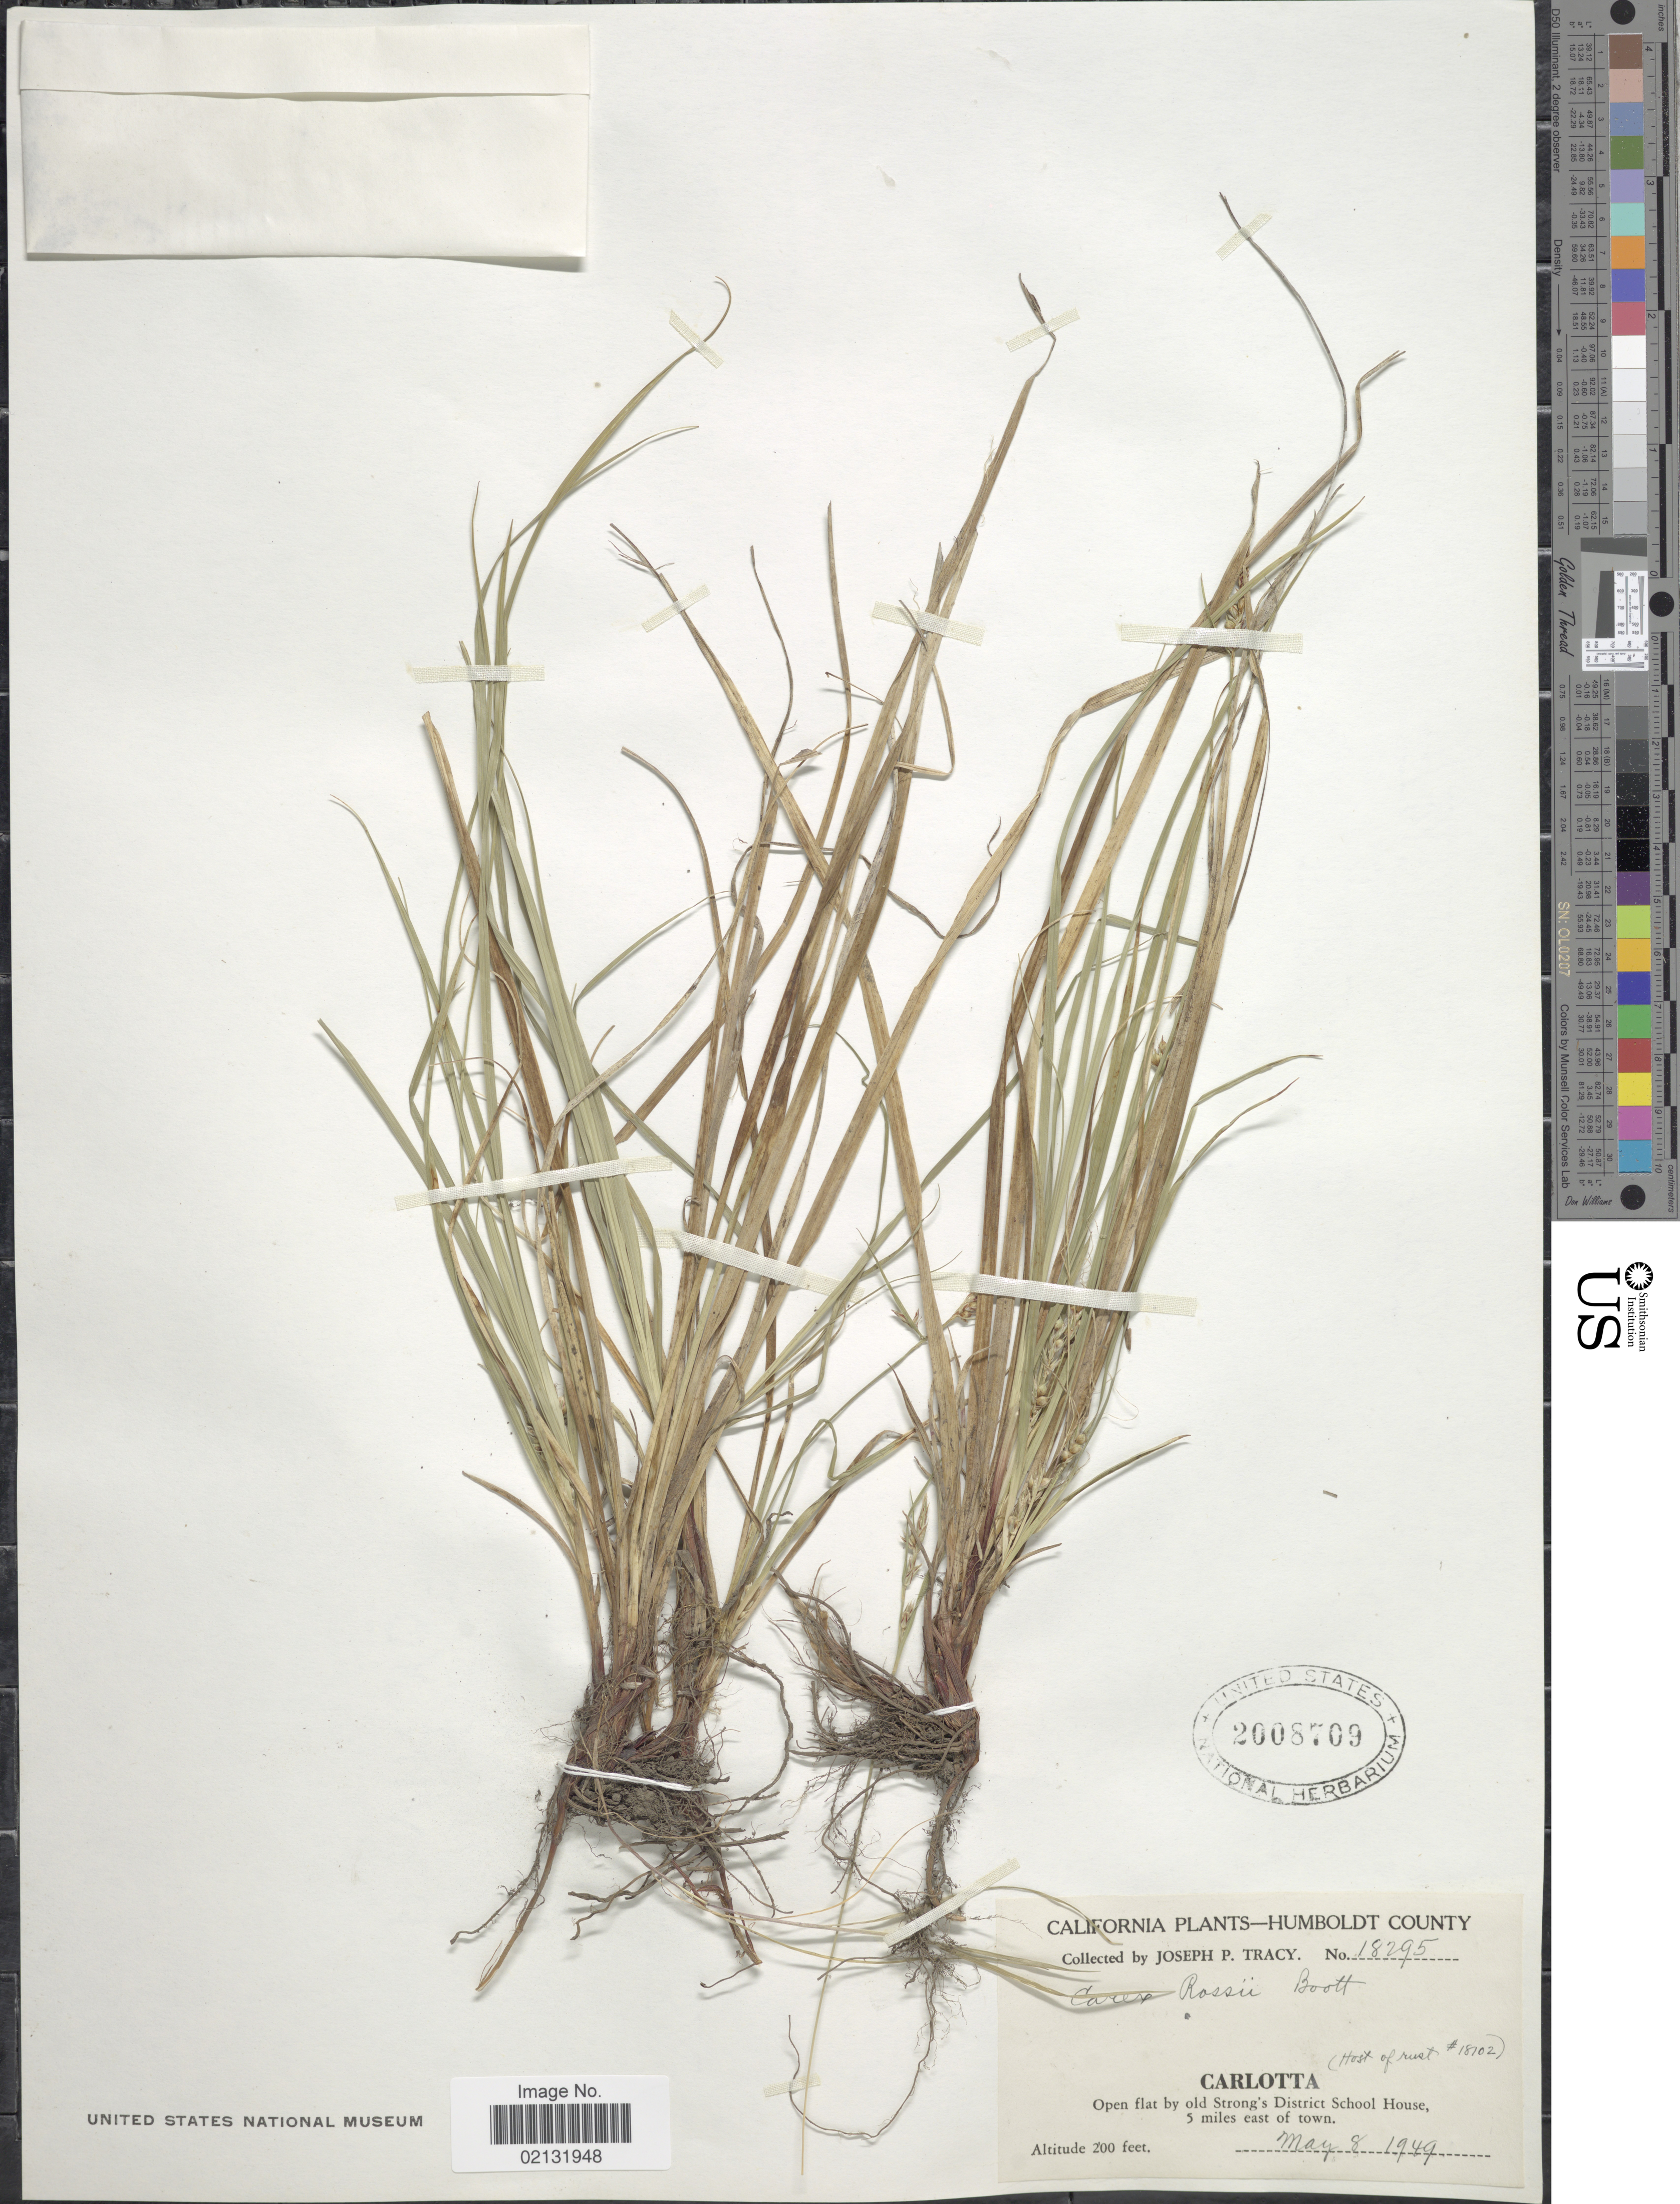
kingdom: Plantae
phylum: Tracheophyta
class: Liliopsida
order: Poales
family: Cyperaceae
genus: Carex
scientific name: Carex rossii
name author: Boott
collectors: J. Tracy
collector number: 18295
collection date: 1949-05-08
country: United States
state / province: California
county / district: Humboldt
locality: Humboldt County, Carlotta, Open flat by old Strong's District School House, 5 miles east of town.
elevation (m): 61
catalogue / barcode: US 2008709